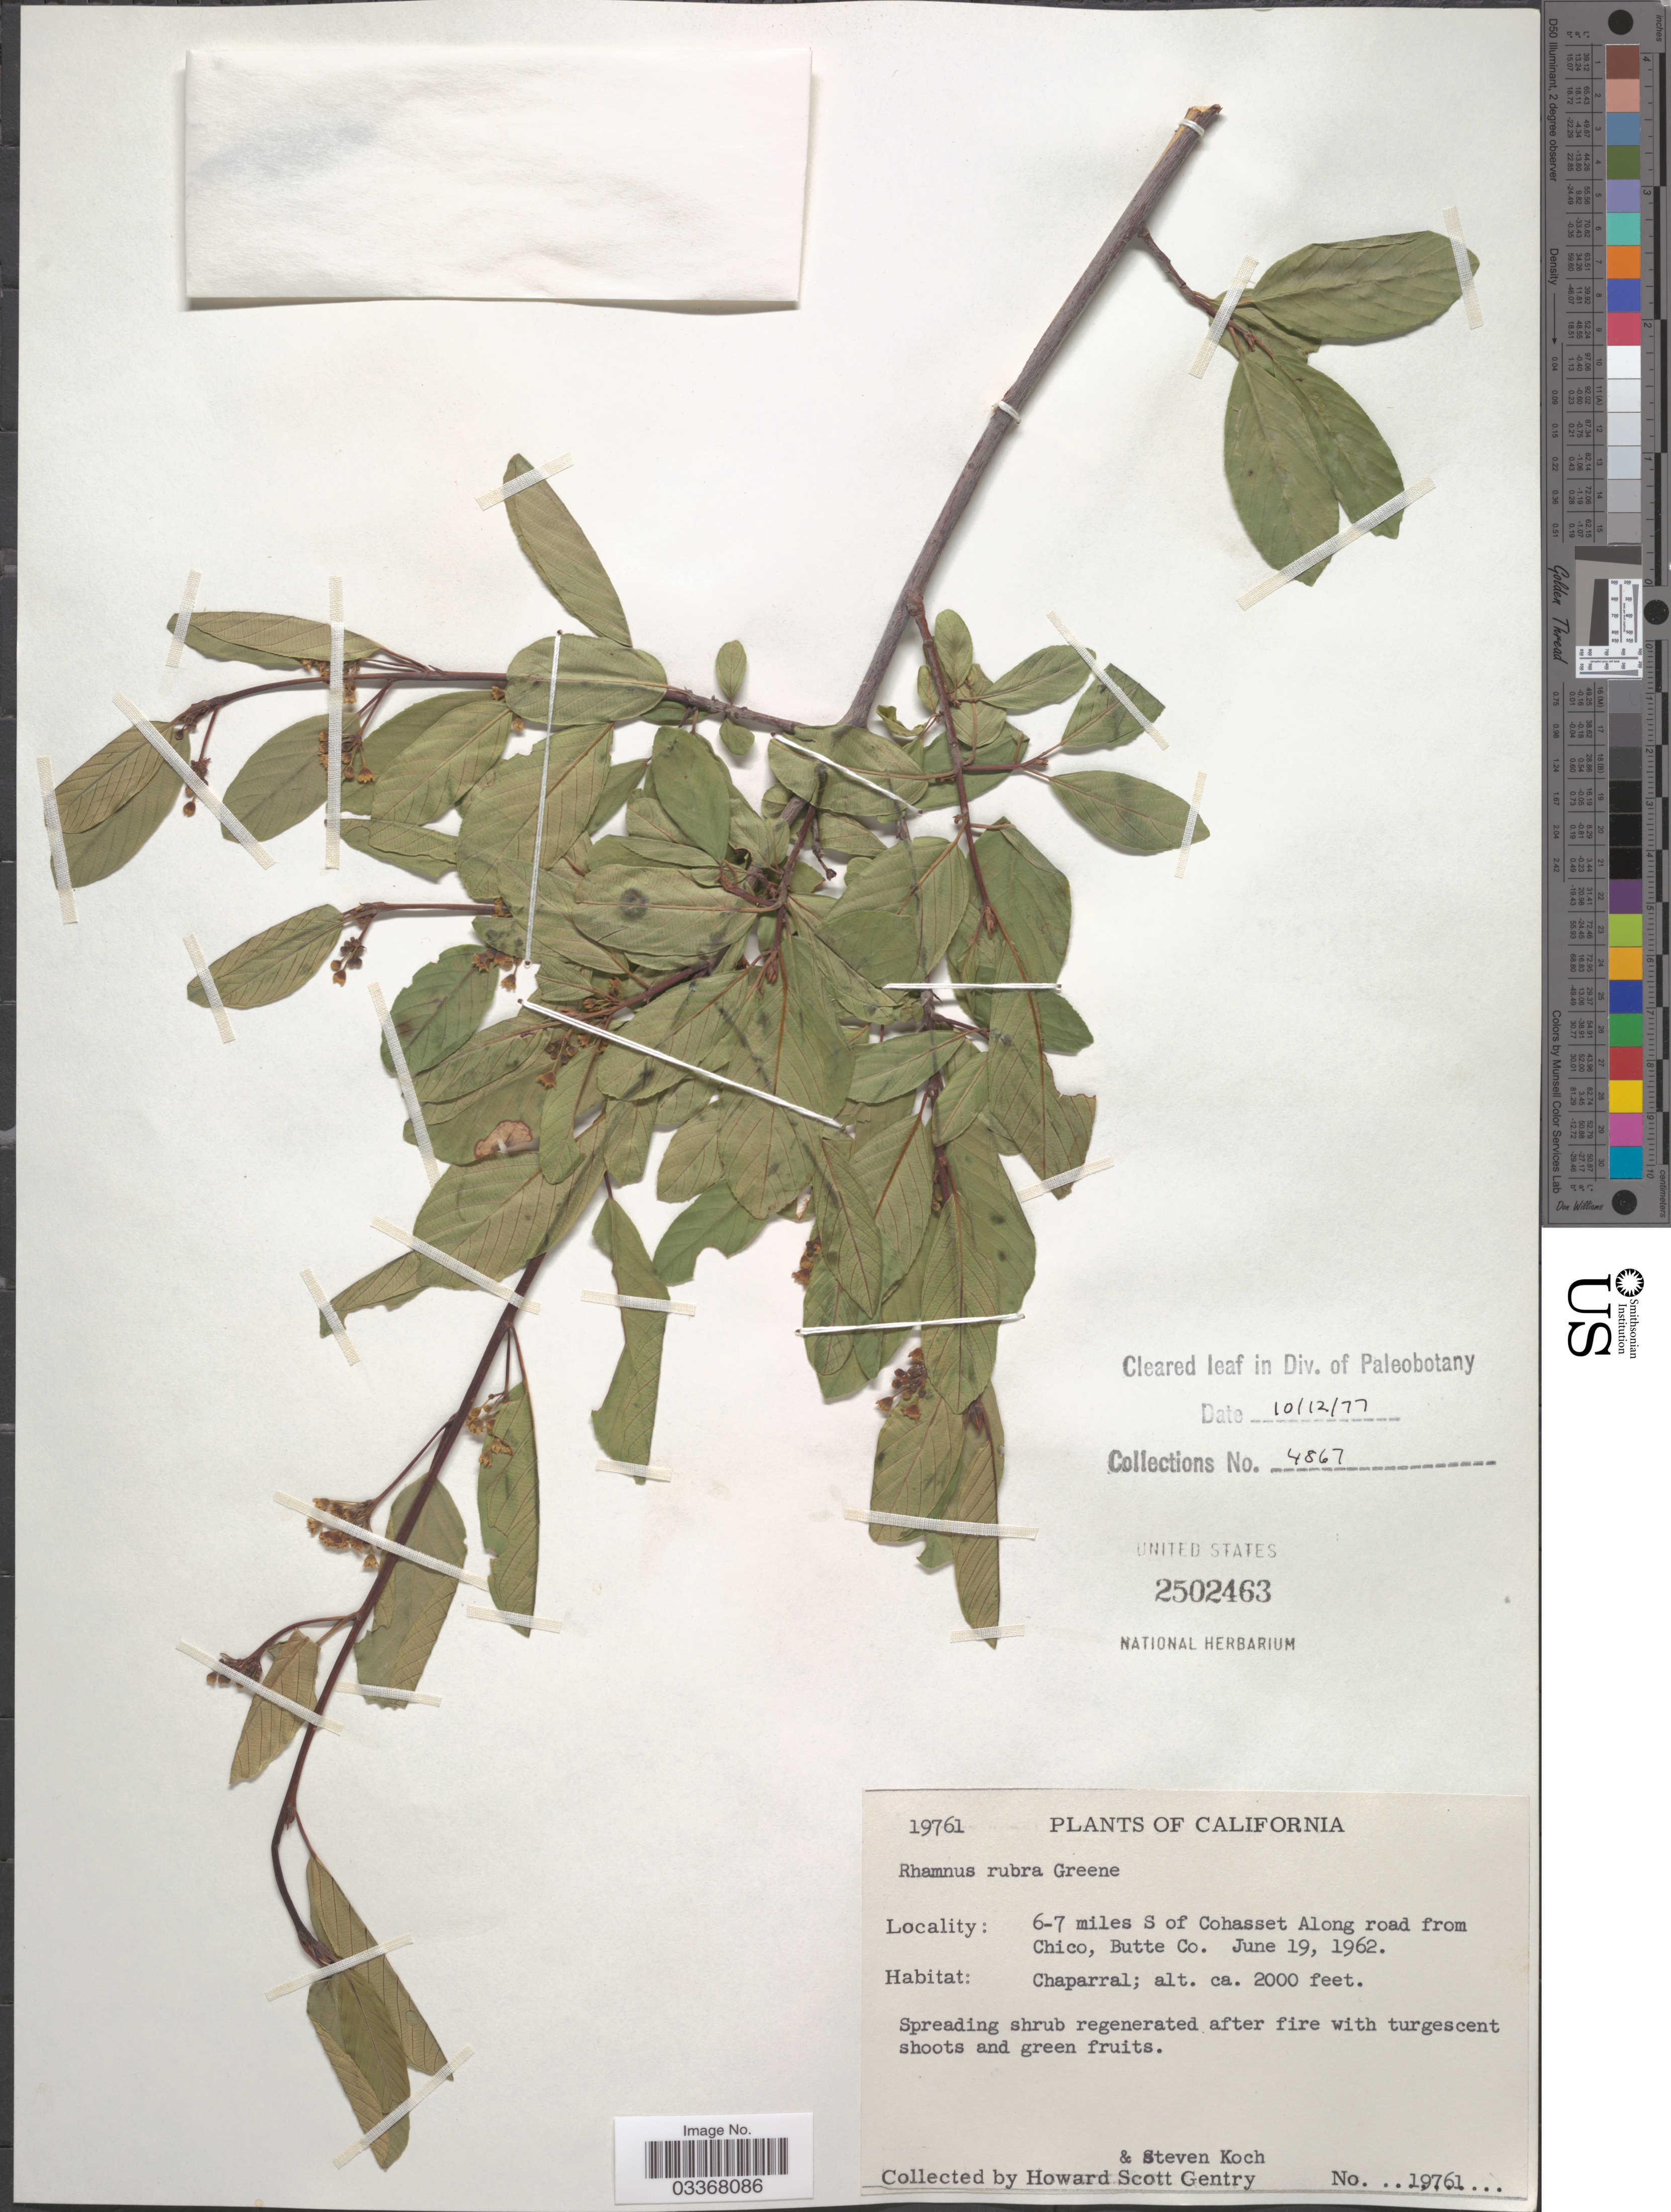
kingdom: Plantae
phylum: Tracheophyta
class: Magnoliopsida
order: Rosales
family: Rhamnaceae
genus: Frangula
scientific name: Frangula rubra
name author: (Greene) Grubov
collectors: H. S. Gentry & S. Koch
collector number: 19761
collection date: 1962-06-19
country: United States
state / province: California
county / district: Butte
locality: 6-7 miles S of Cohasset Along road from Chico, Butte Co.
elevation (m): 610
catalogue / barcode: US 2502463